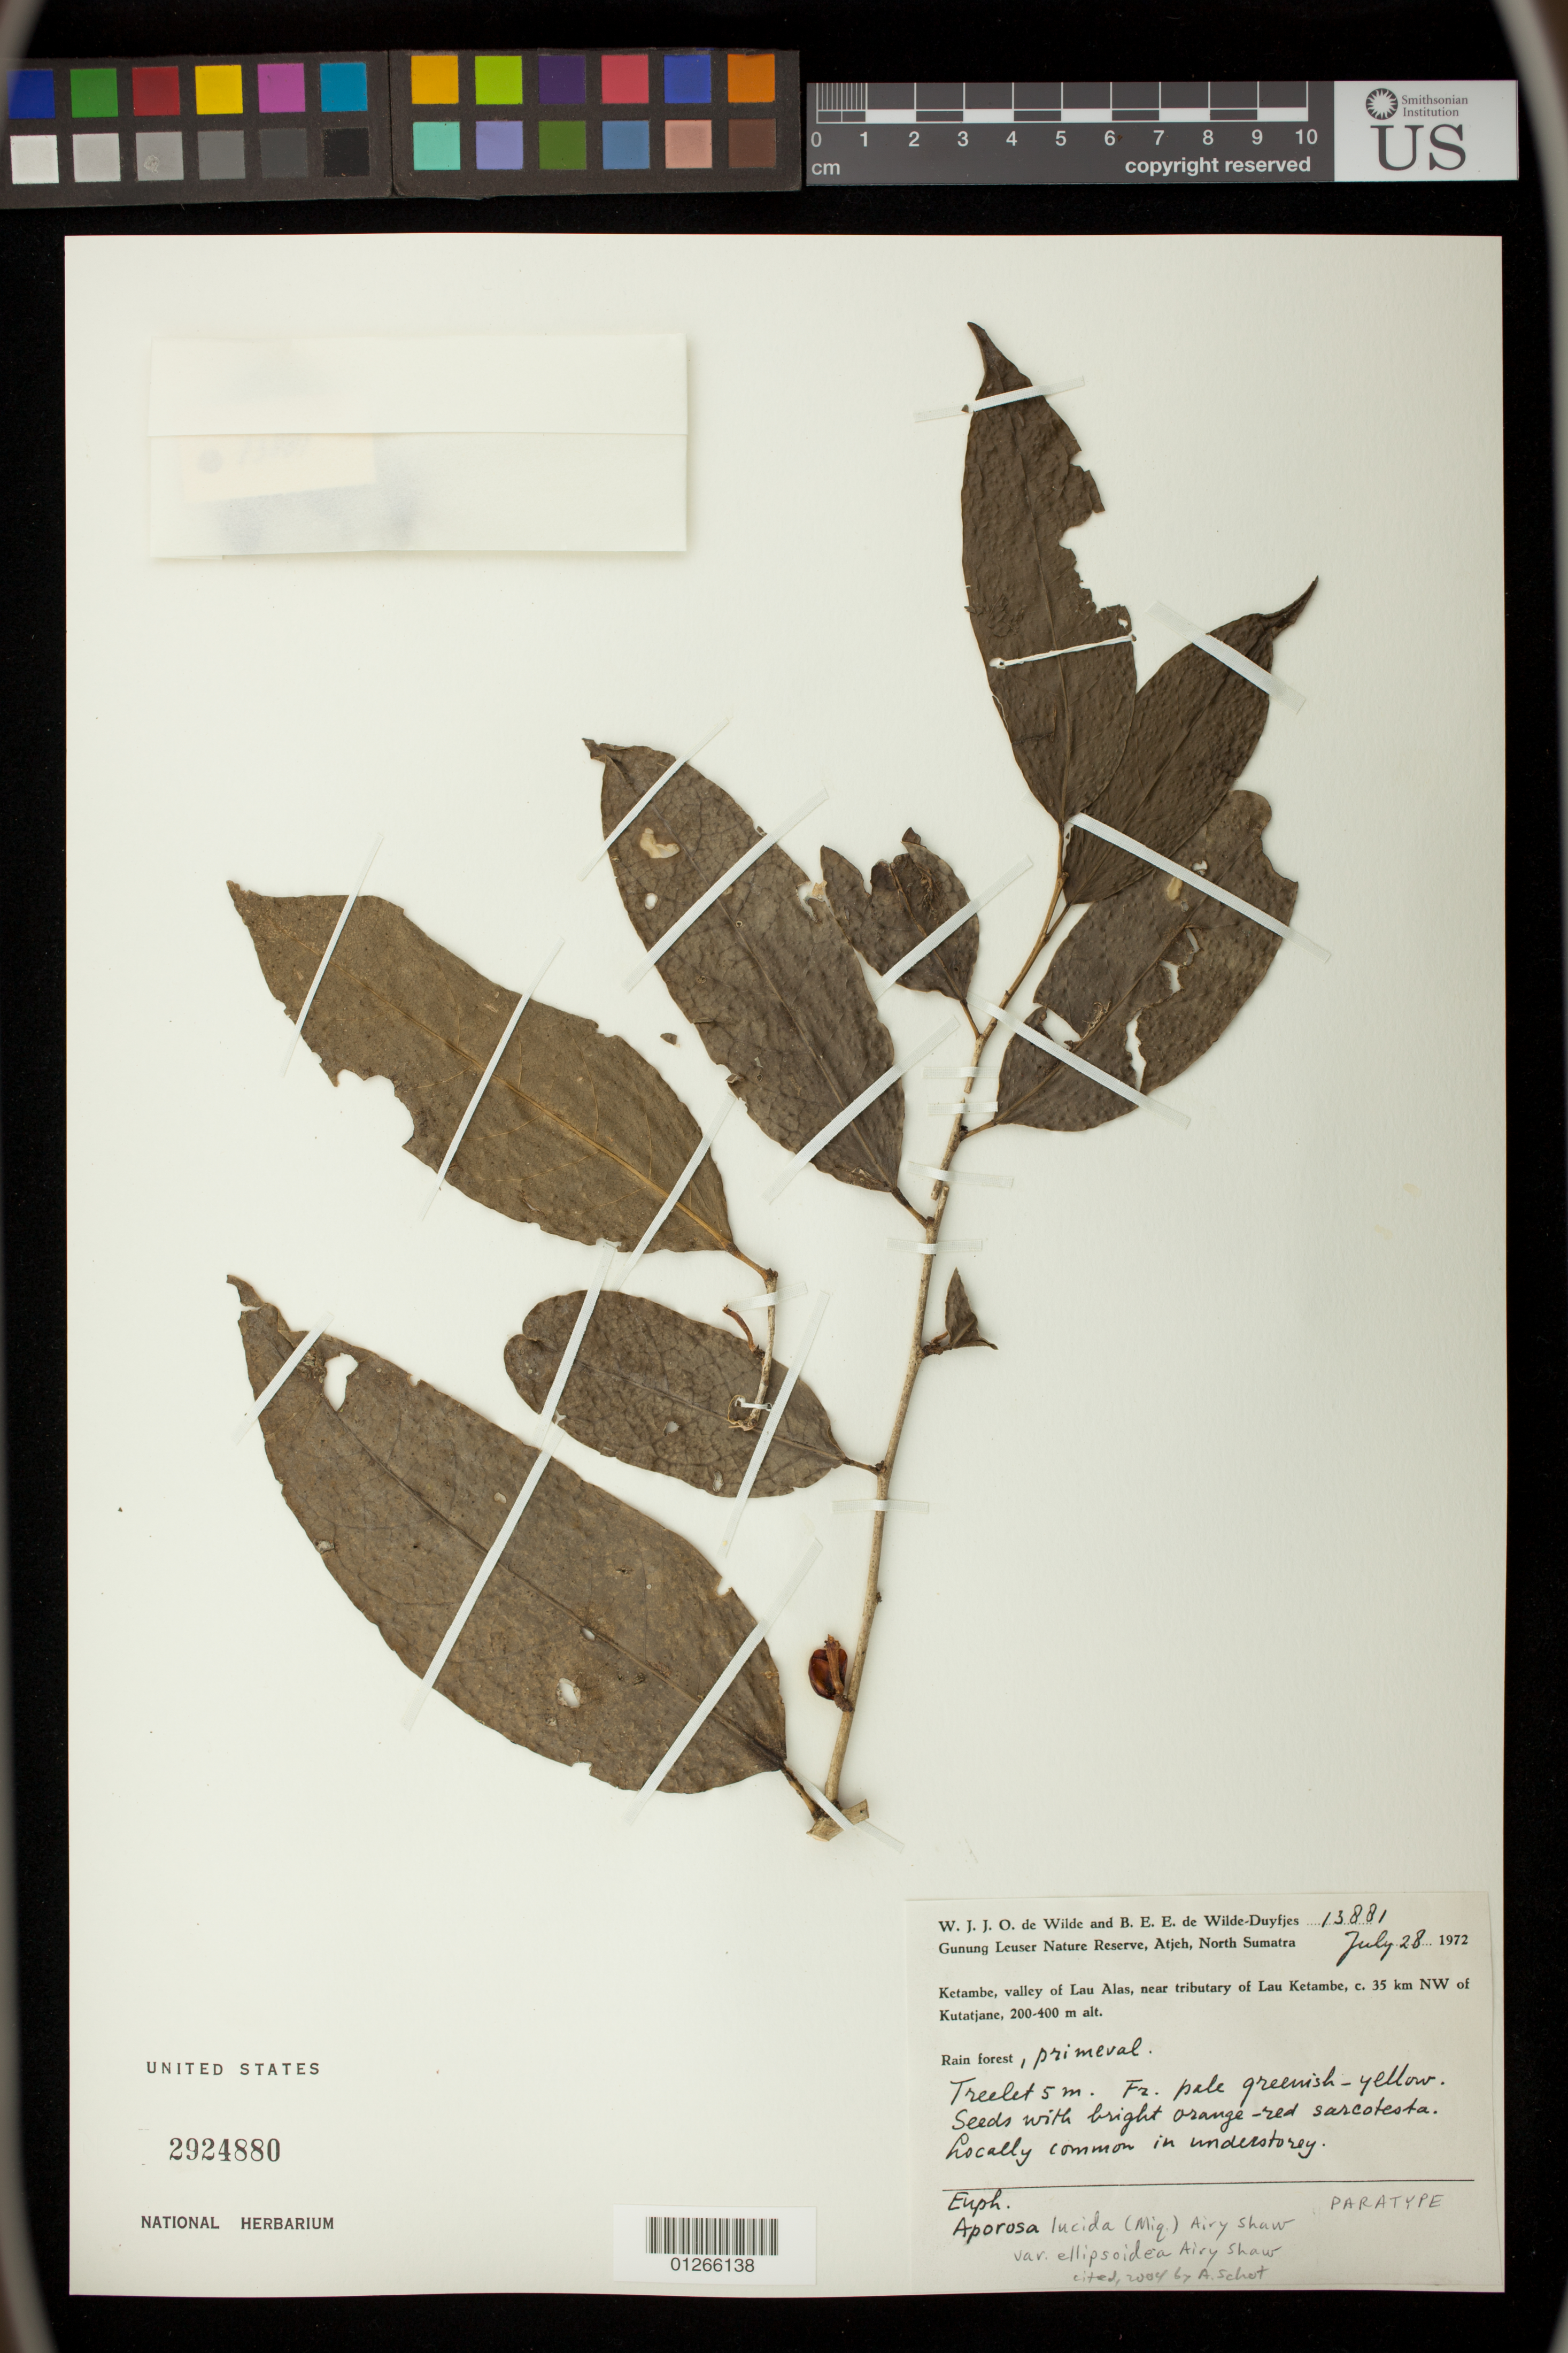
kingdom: Plantae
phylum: Tracheophyta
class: Magnoliopsida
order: Malpighiales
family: Phyllanthaceae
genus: Aporosa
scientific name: Aporosa lucida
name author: (Miq.) Airy Shaw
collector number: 13881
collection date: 1972-07-28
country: Indonesia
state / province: Sumatra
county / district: Sumatera Utara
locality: Gunung Leuser Nature Reserve, Atjeh, North Sumatra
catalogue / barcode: US 2924880